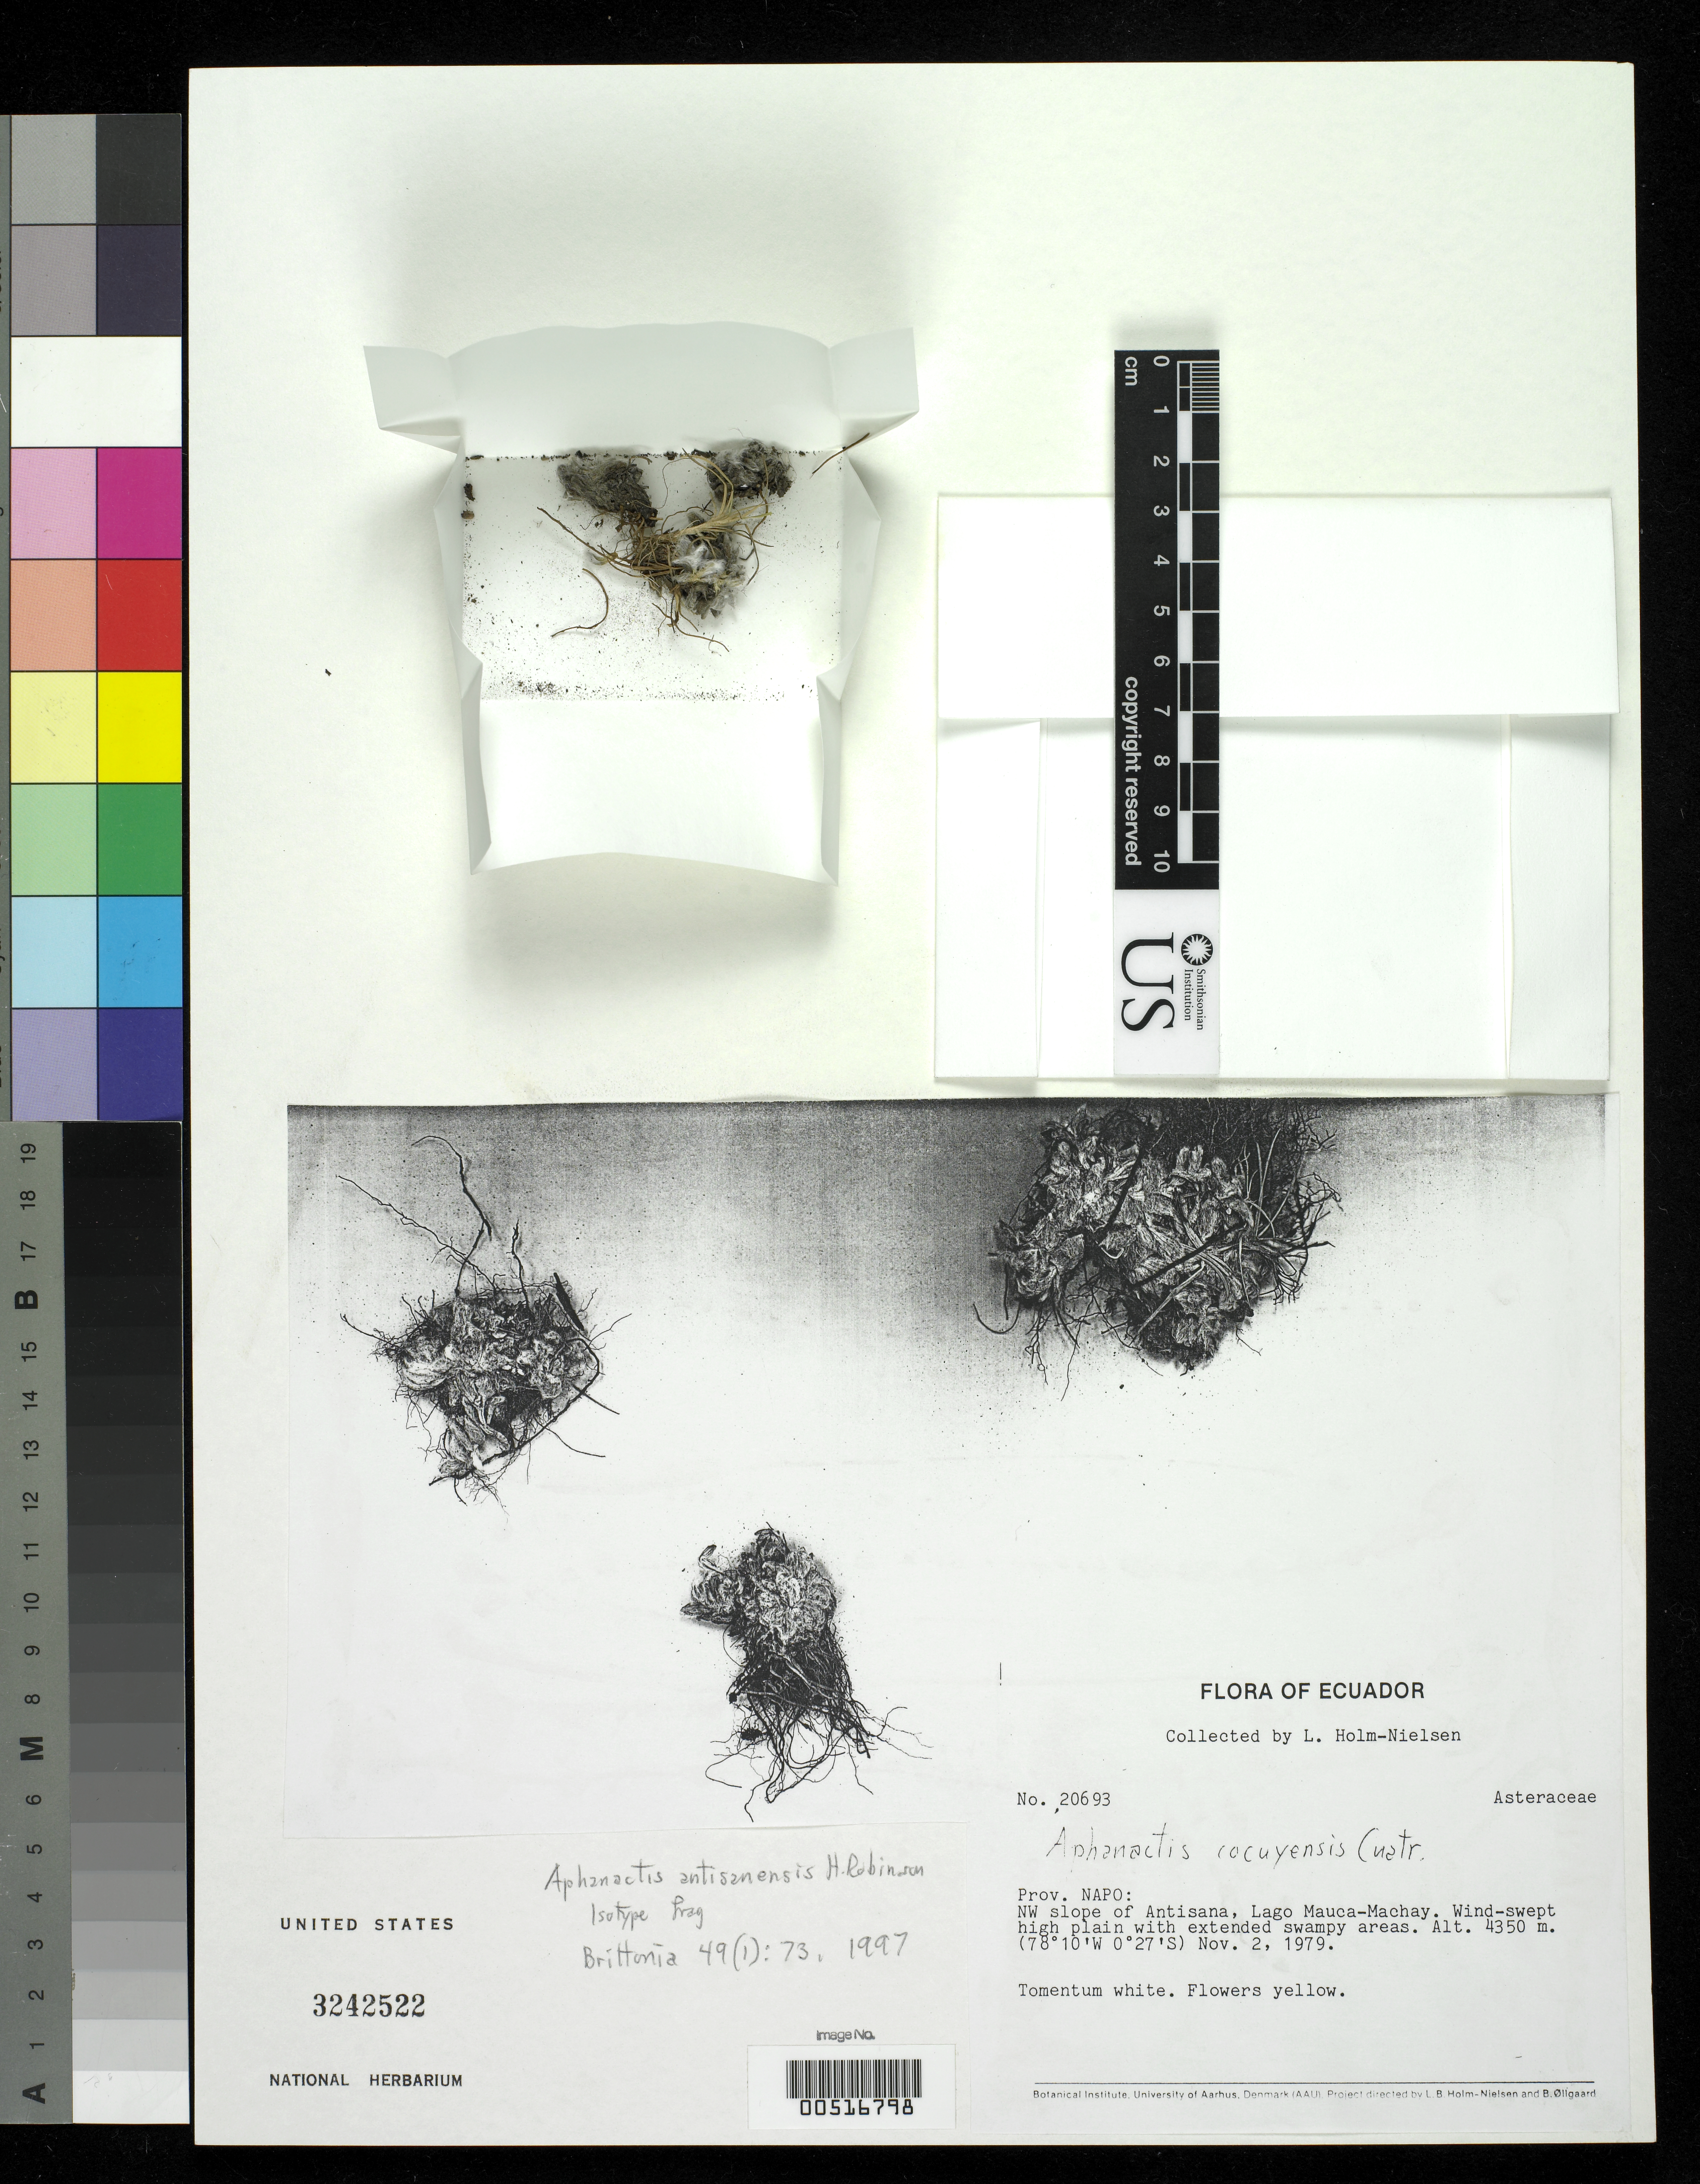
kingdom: Plantae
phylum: Tracheophyta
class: Magnoliopsida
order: Asterales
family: Asteraceae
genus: Aphanactis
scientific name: Aphanactis antisanensis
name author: H. Rob.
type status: Type Fragment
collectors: L. B. Holm-Nielsen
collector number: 20693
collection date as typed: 02 Nov 1979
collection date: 1979-11-02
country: Ecuador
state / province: Napo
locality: NW slope of Antisana, Lago Mauca-Machay.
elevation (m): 4350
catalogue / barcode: US 3242522